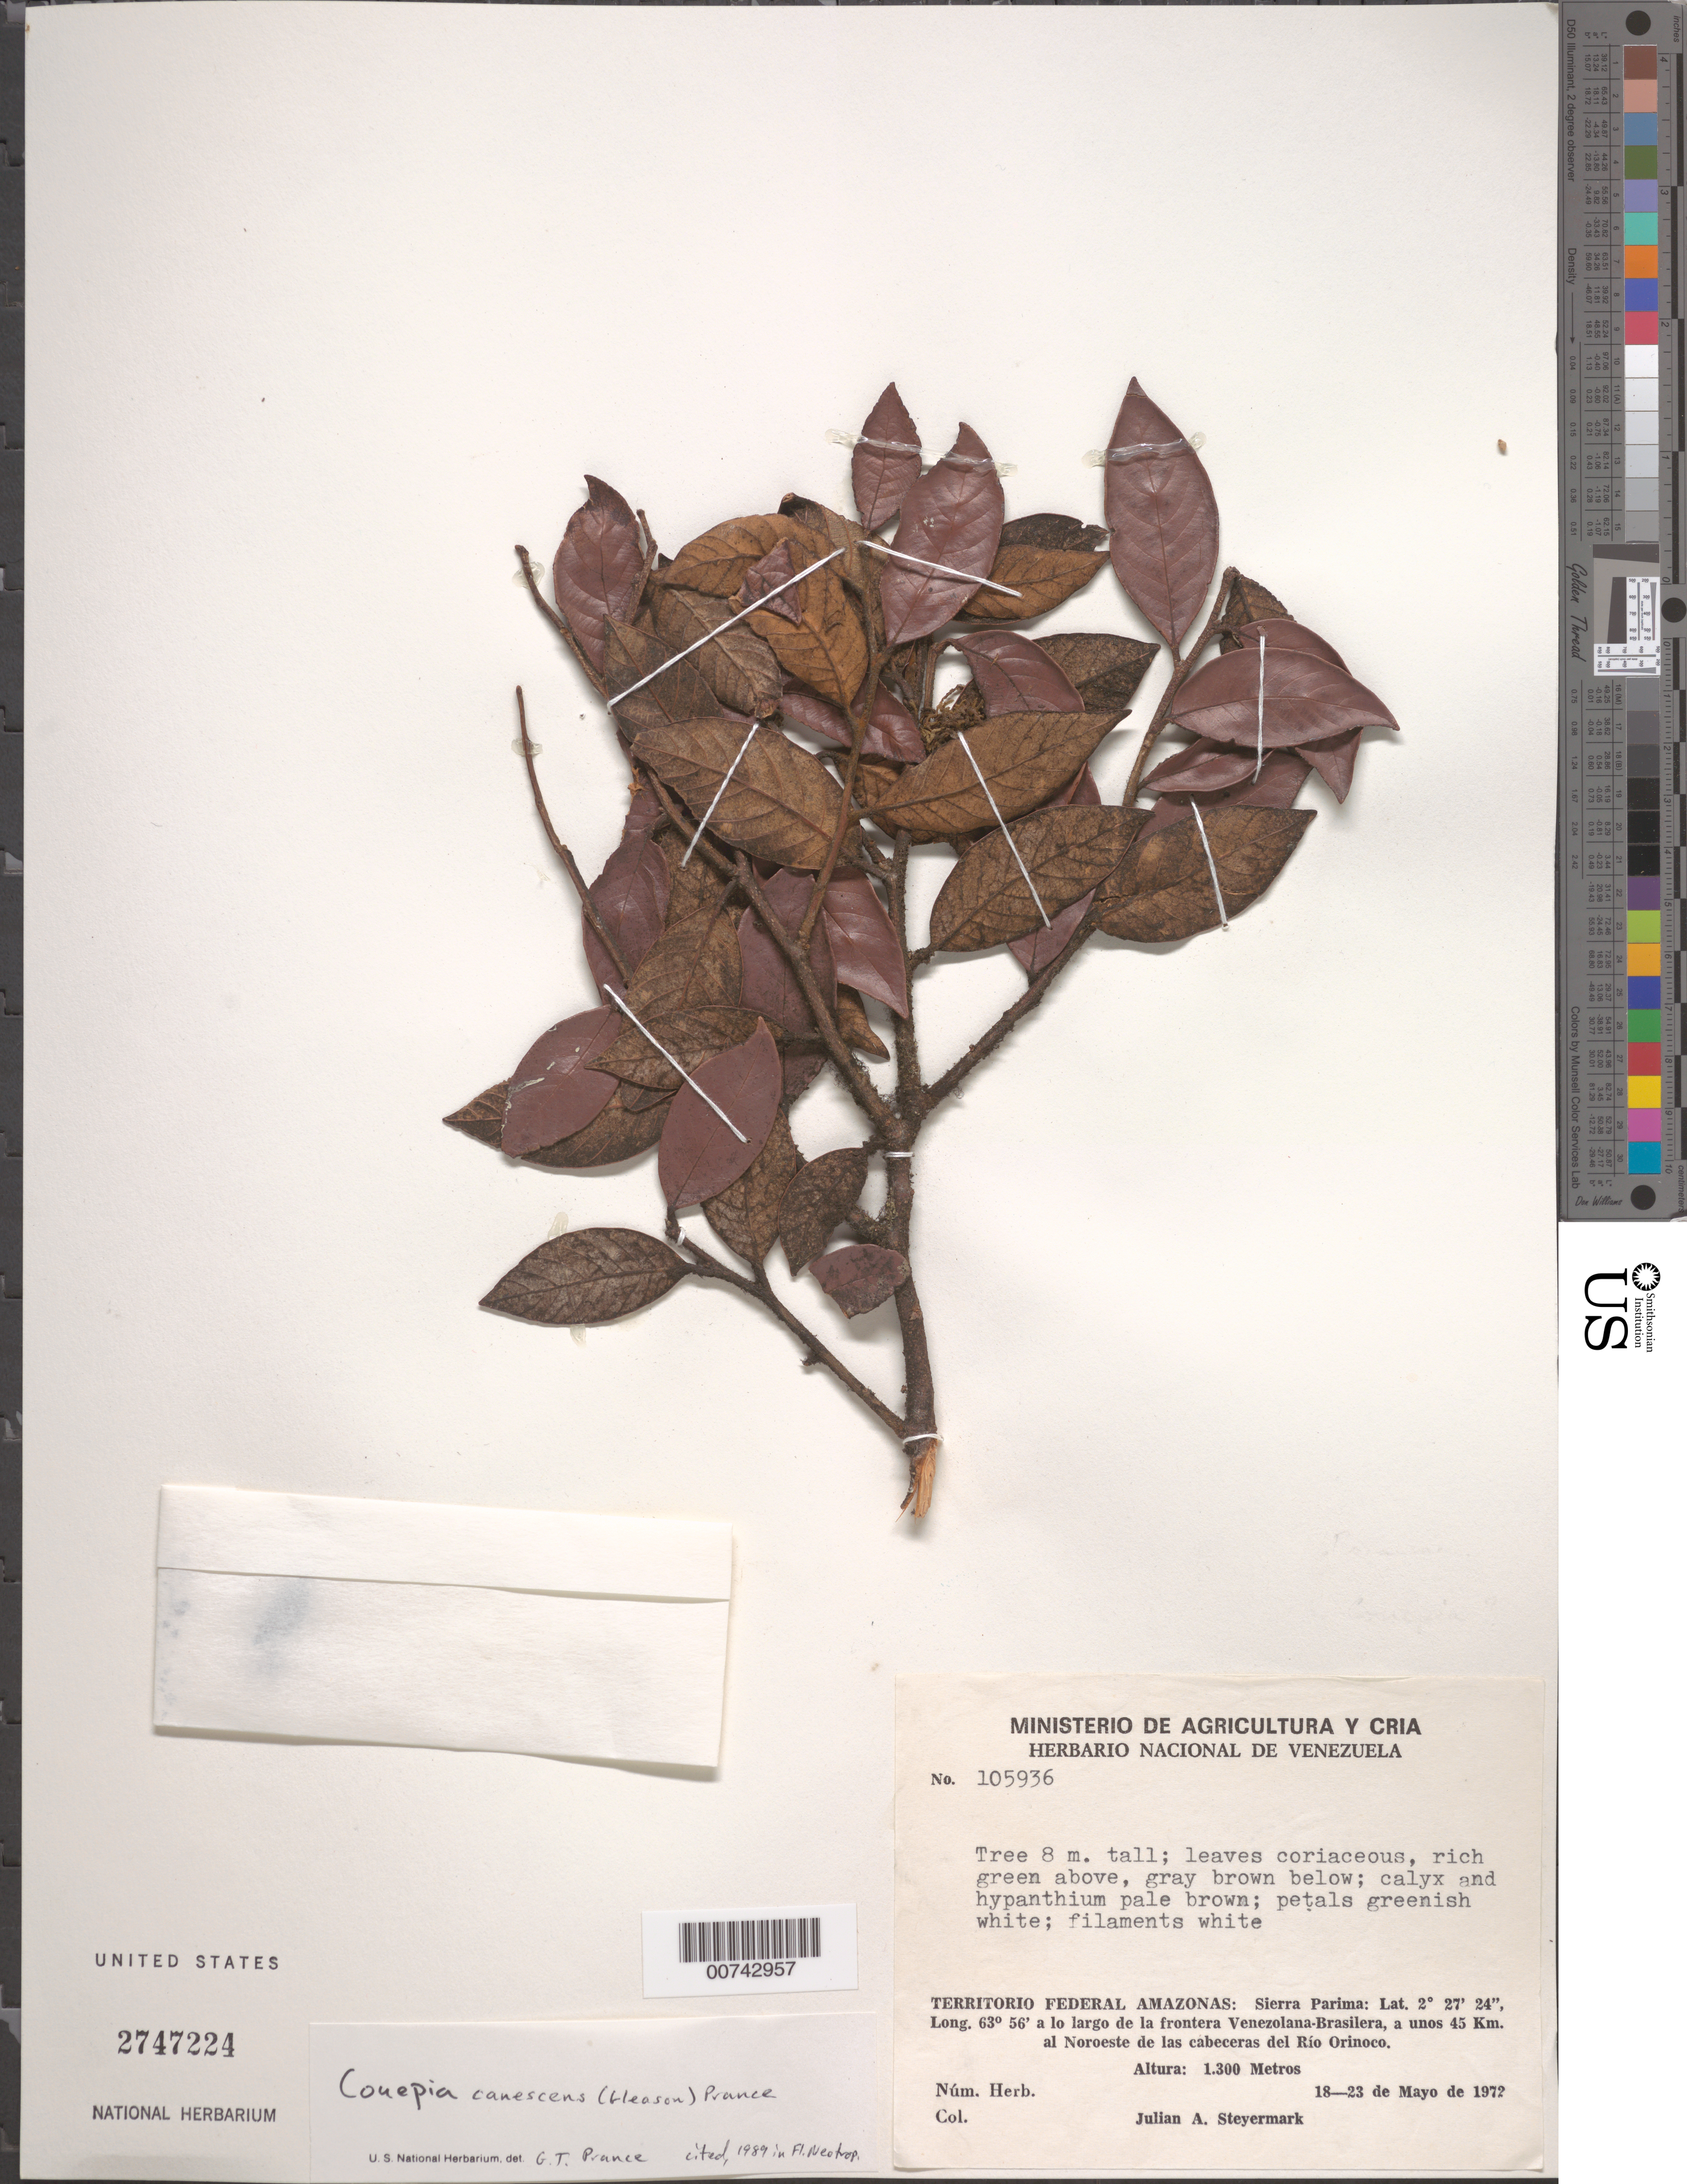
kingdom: Plantae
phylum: Tracheophyta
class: Magnoliopsida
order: Malpighiales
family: Chrysobalanaceae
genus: Gaulettia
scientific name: Gaulettia canescens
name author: (Gleason) Sothers & Prance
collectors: J. Steyermark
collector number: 105936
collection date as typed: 18-May-72 to 23-May-72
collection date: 1972-05-18/1972-05-23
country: Venezuela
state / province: Amazonas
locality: Sierra Parima, la frontera Venezolana-Brasilera, a unos 45 km al noroeste de las cabeceras del Río Orinoco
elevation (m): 1300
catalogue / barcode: US 2747224